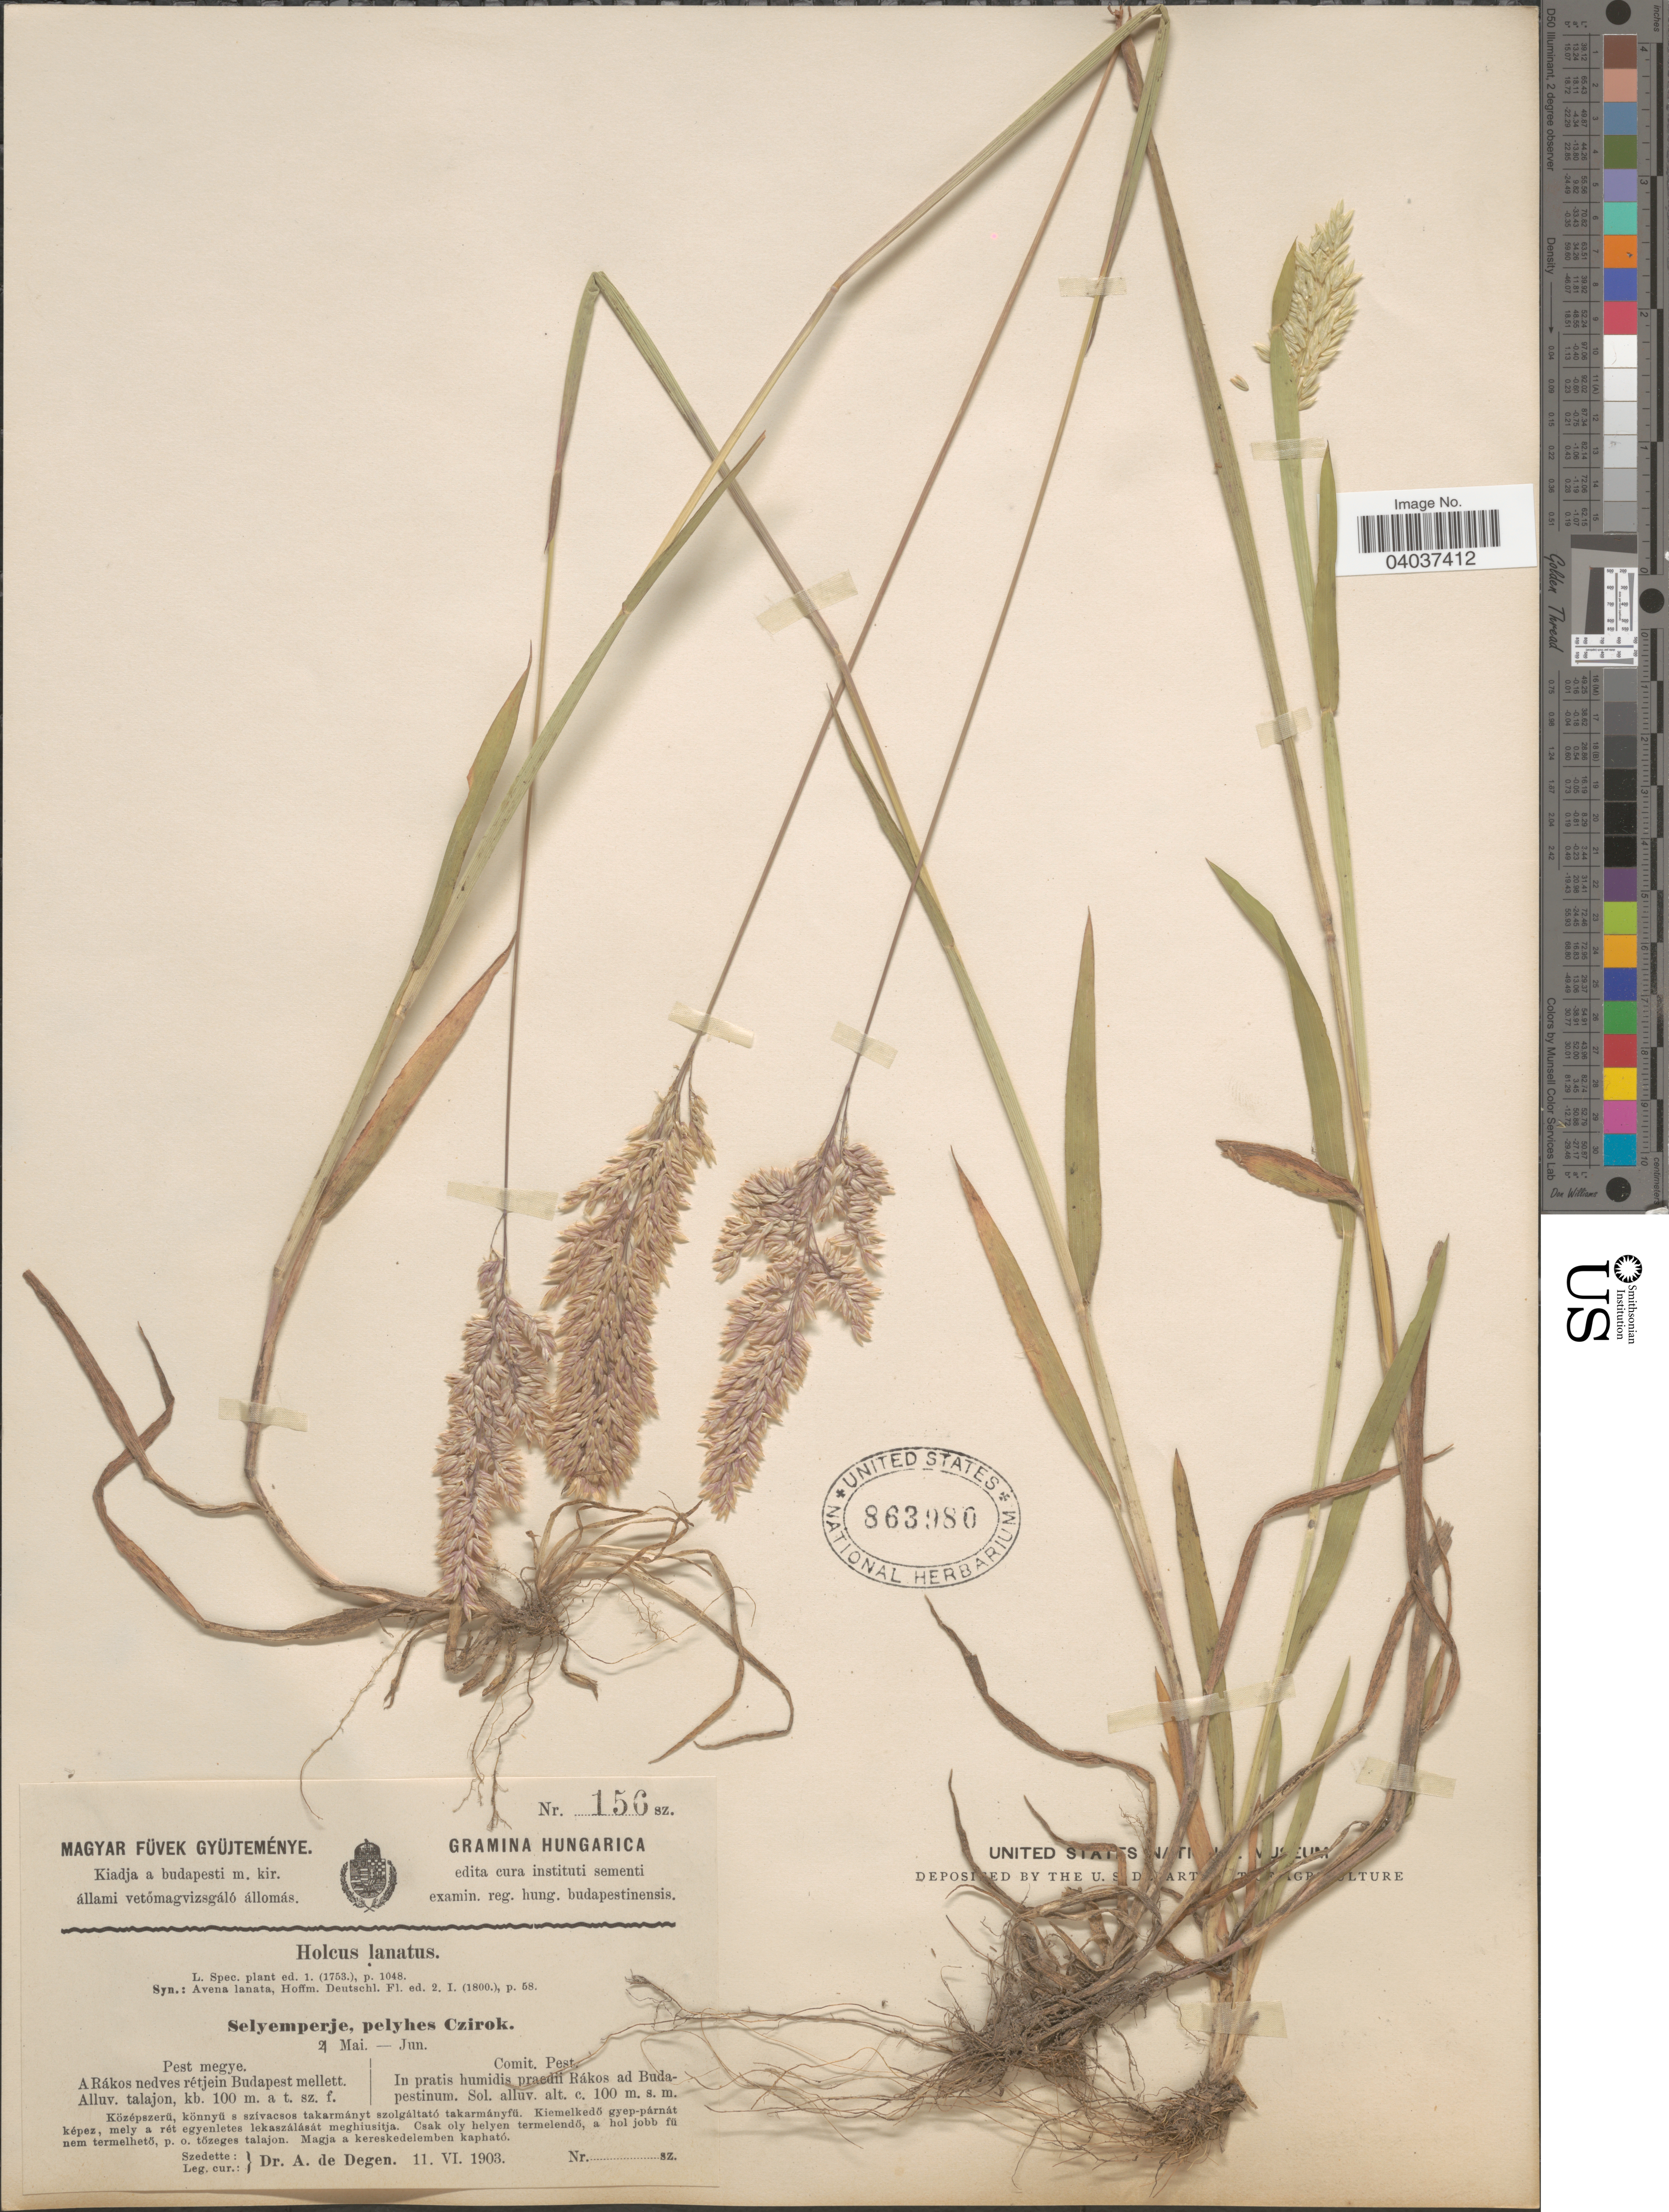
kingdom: Plantae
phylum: Tracheophyta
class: Liliopsida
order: Poales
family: Poaceae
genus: Holcus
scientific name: Holcus lanatus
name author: L.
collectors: A. de Degen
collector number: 156SZ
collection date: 1903-06-11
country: Hungary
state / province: Pest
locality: Comit. Pest. In pratis humidis praedii Rákos ad Budapestinum.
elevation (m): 100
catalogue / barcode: US 863980